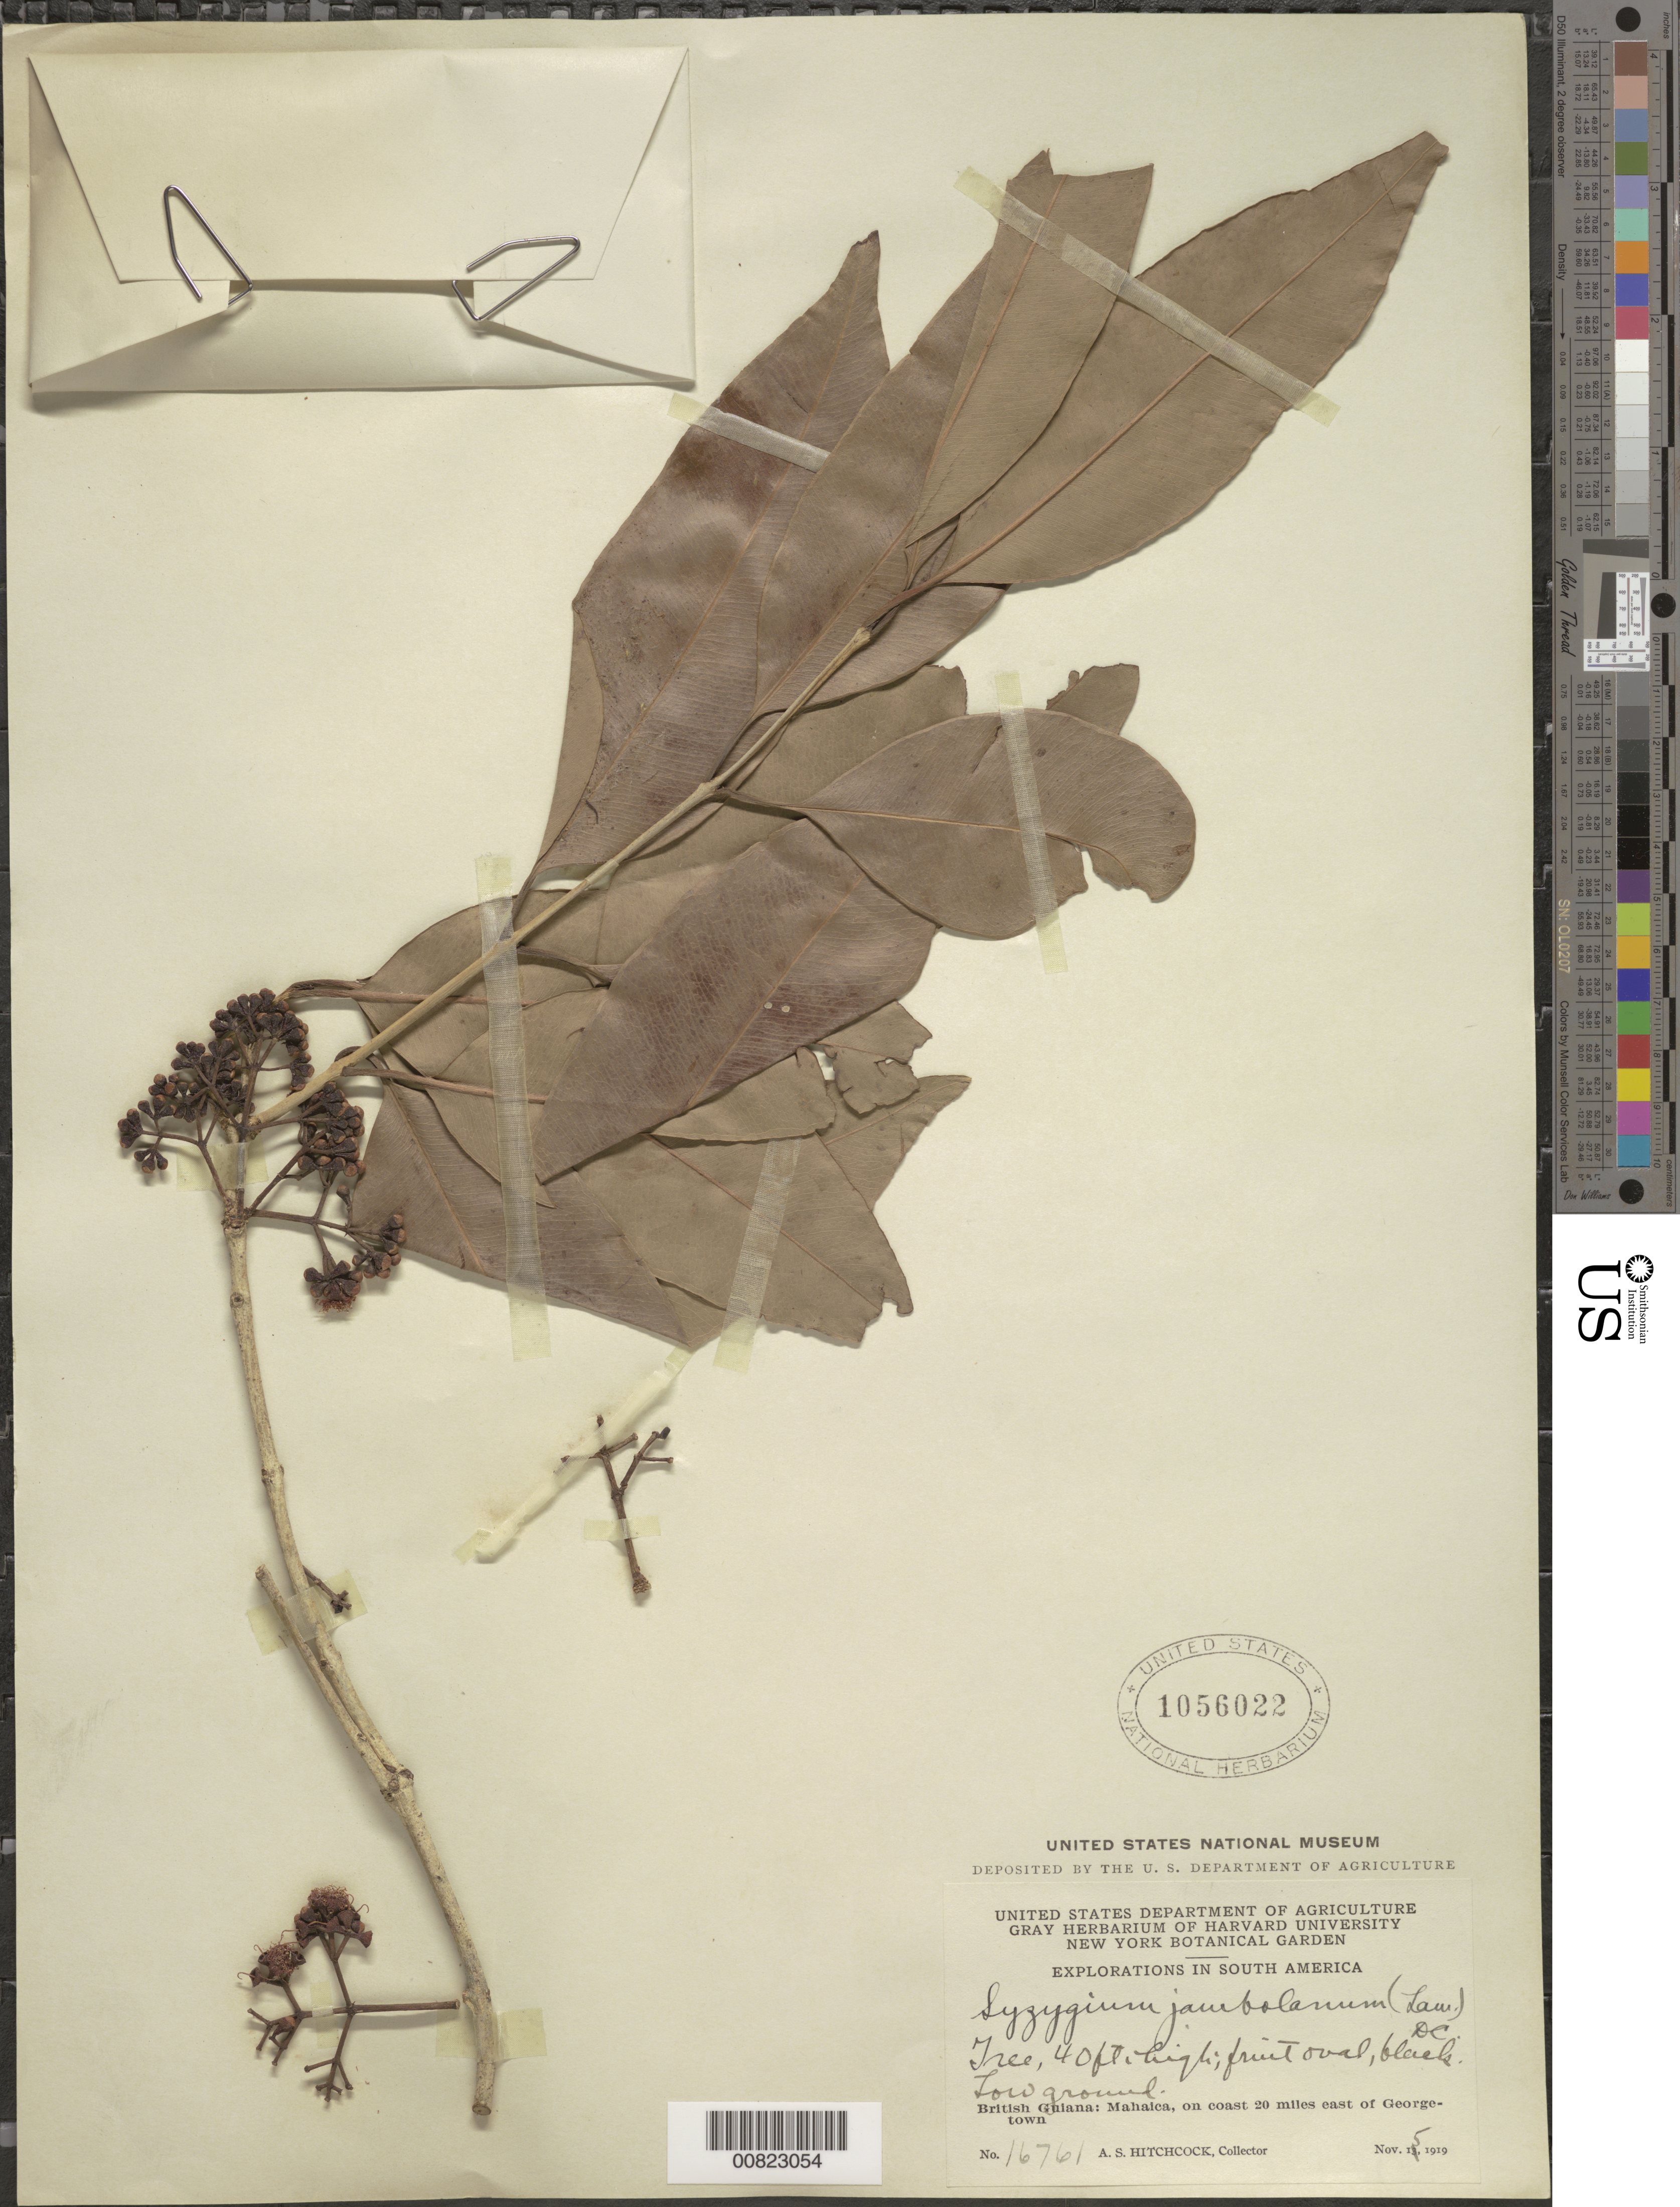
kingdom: Plantae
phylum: Tracheophyta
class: Magnoliopsida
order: Myrtales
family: Myrtaceae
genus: Syzygium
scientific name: Syzygium cumini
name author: (L.) Skeels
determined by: Strong, Mark T., (BOT), Smithsonian Institution - National Museum of Natural History (UNITED STATES)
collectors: A. S. Hitchcock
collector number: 16761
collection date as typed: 15-Nov-19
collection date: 1919-11-15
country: Guyana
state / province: Demerara-Mahaica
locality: Mahaica, on coast 20 miles east of Georgetown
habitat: Low ground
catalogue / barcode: US 1056022